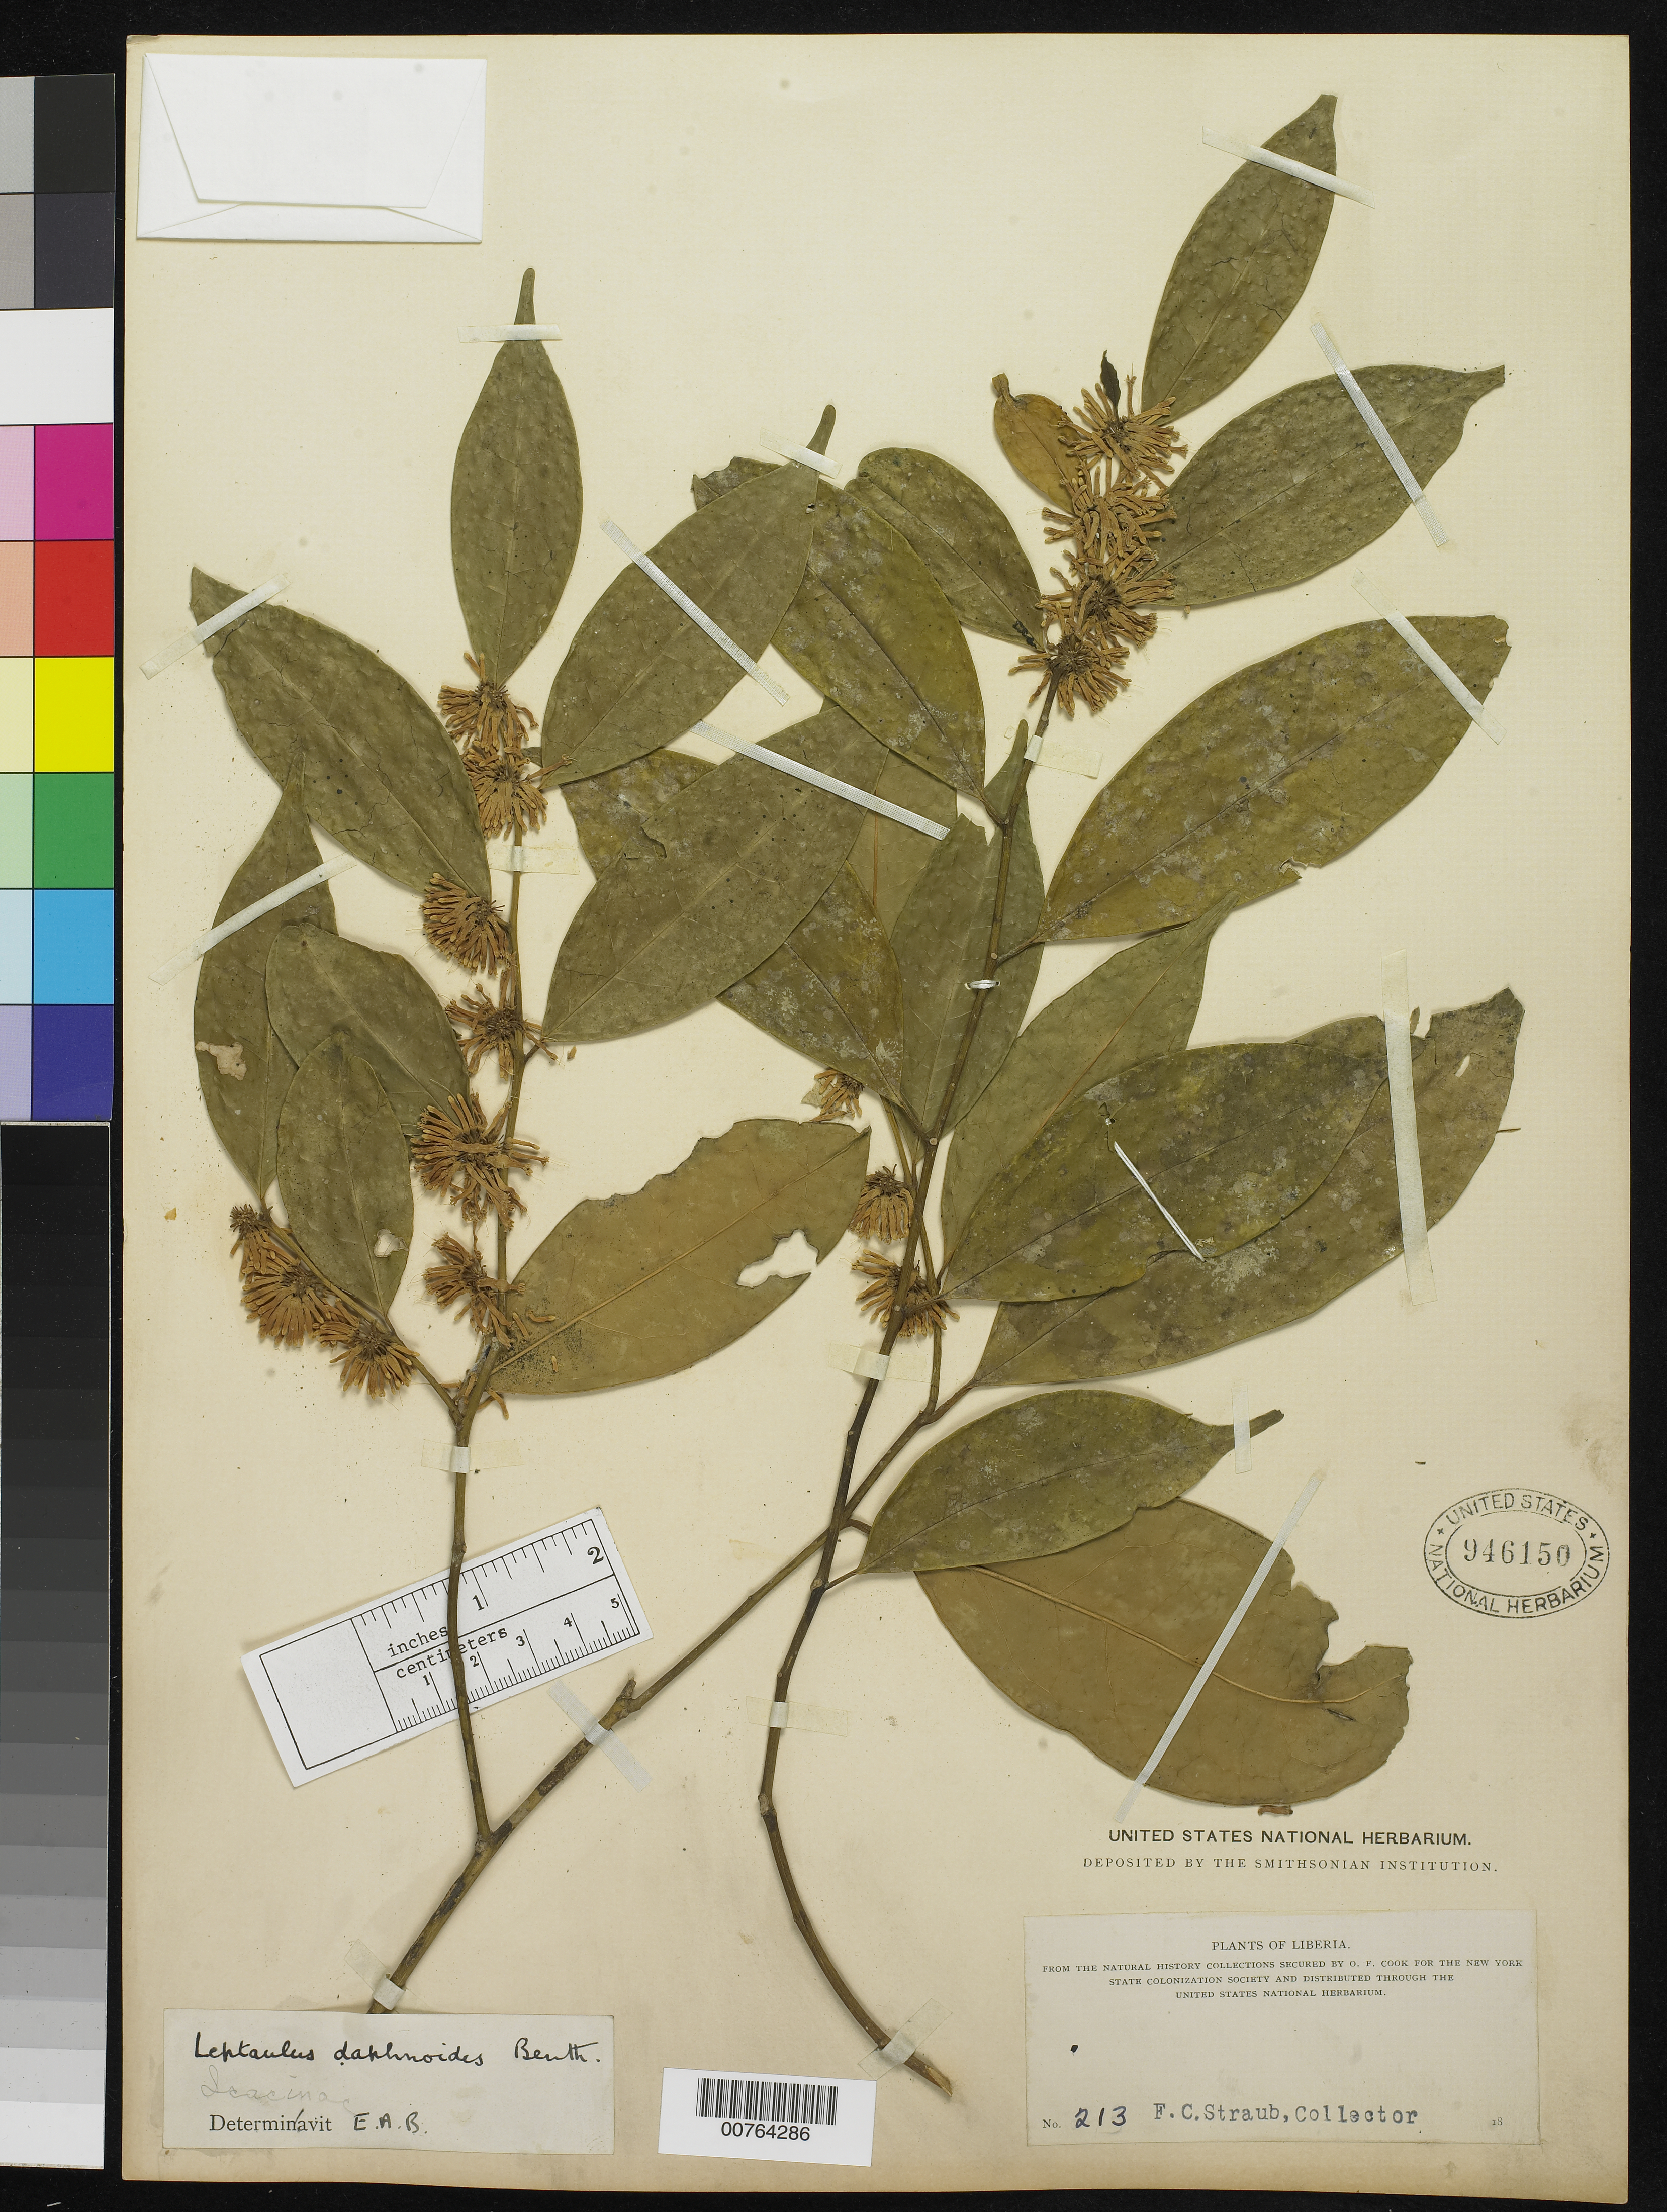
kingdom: Plantae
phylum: Tracheophyta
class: Magnoliopsida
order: Cardiopteridales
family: Cardiopteridaceae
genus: Leptaulus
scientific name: Leptaulus daphnoides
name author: Benth.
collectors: F. Straub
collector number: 213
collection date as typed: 18--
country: Liberia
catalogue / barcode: US 946150